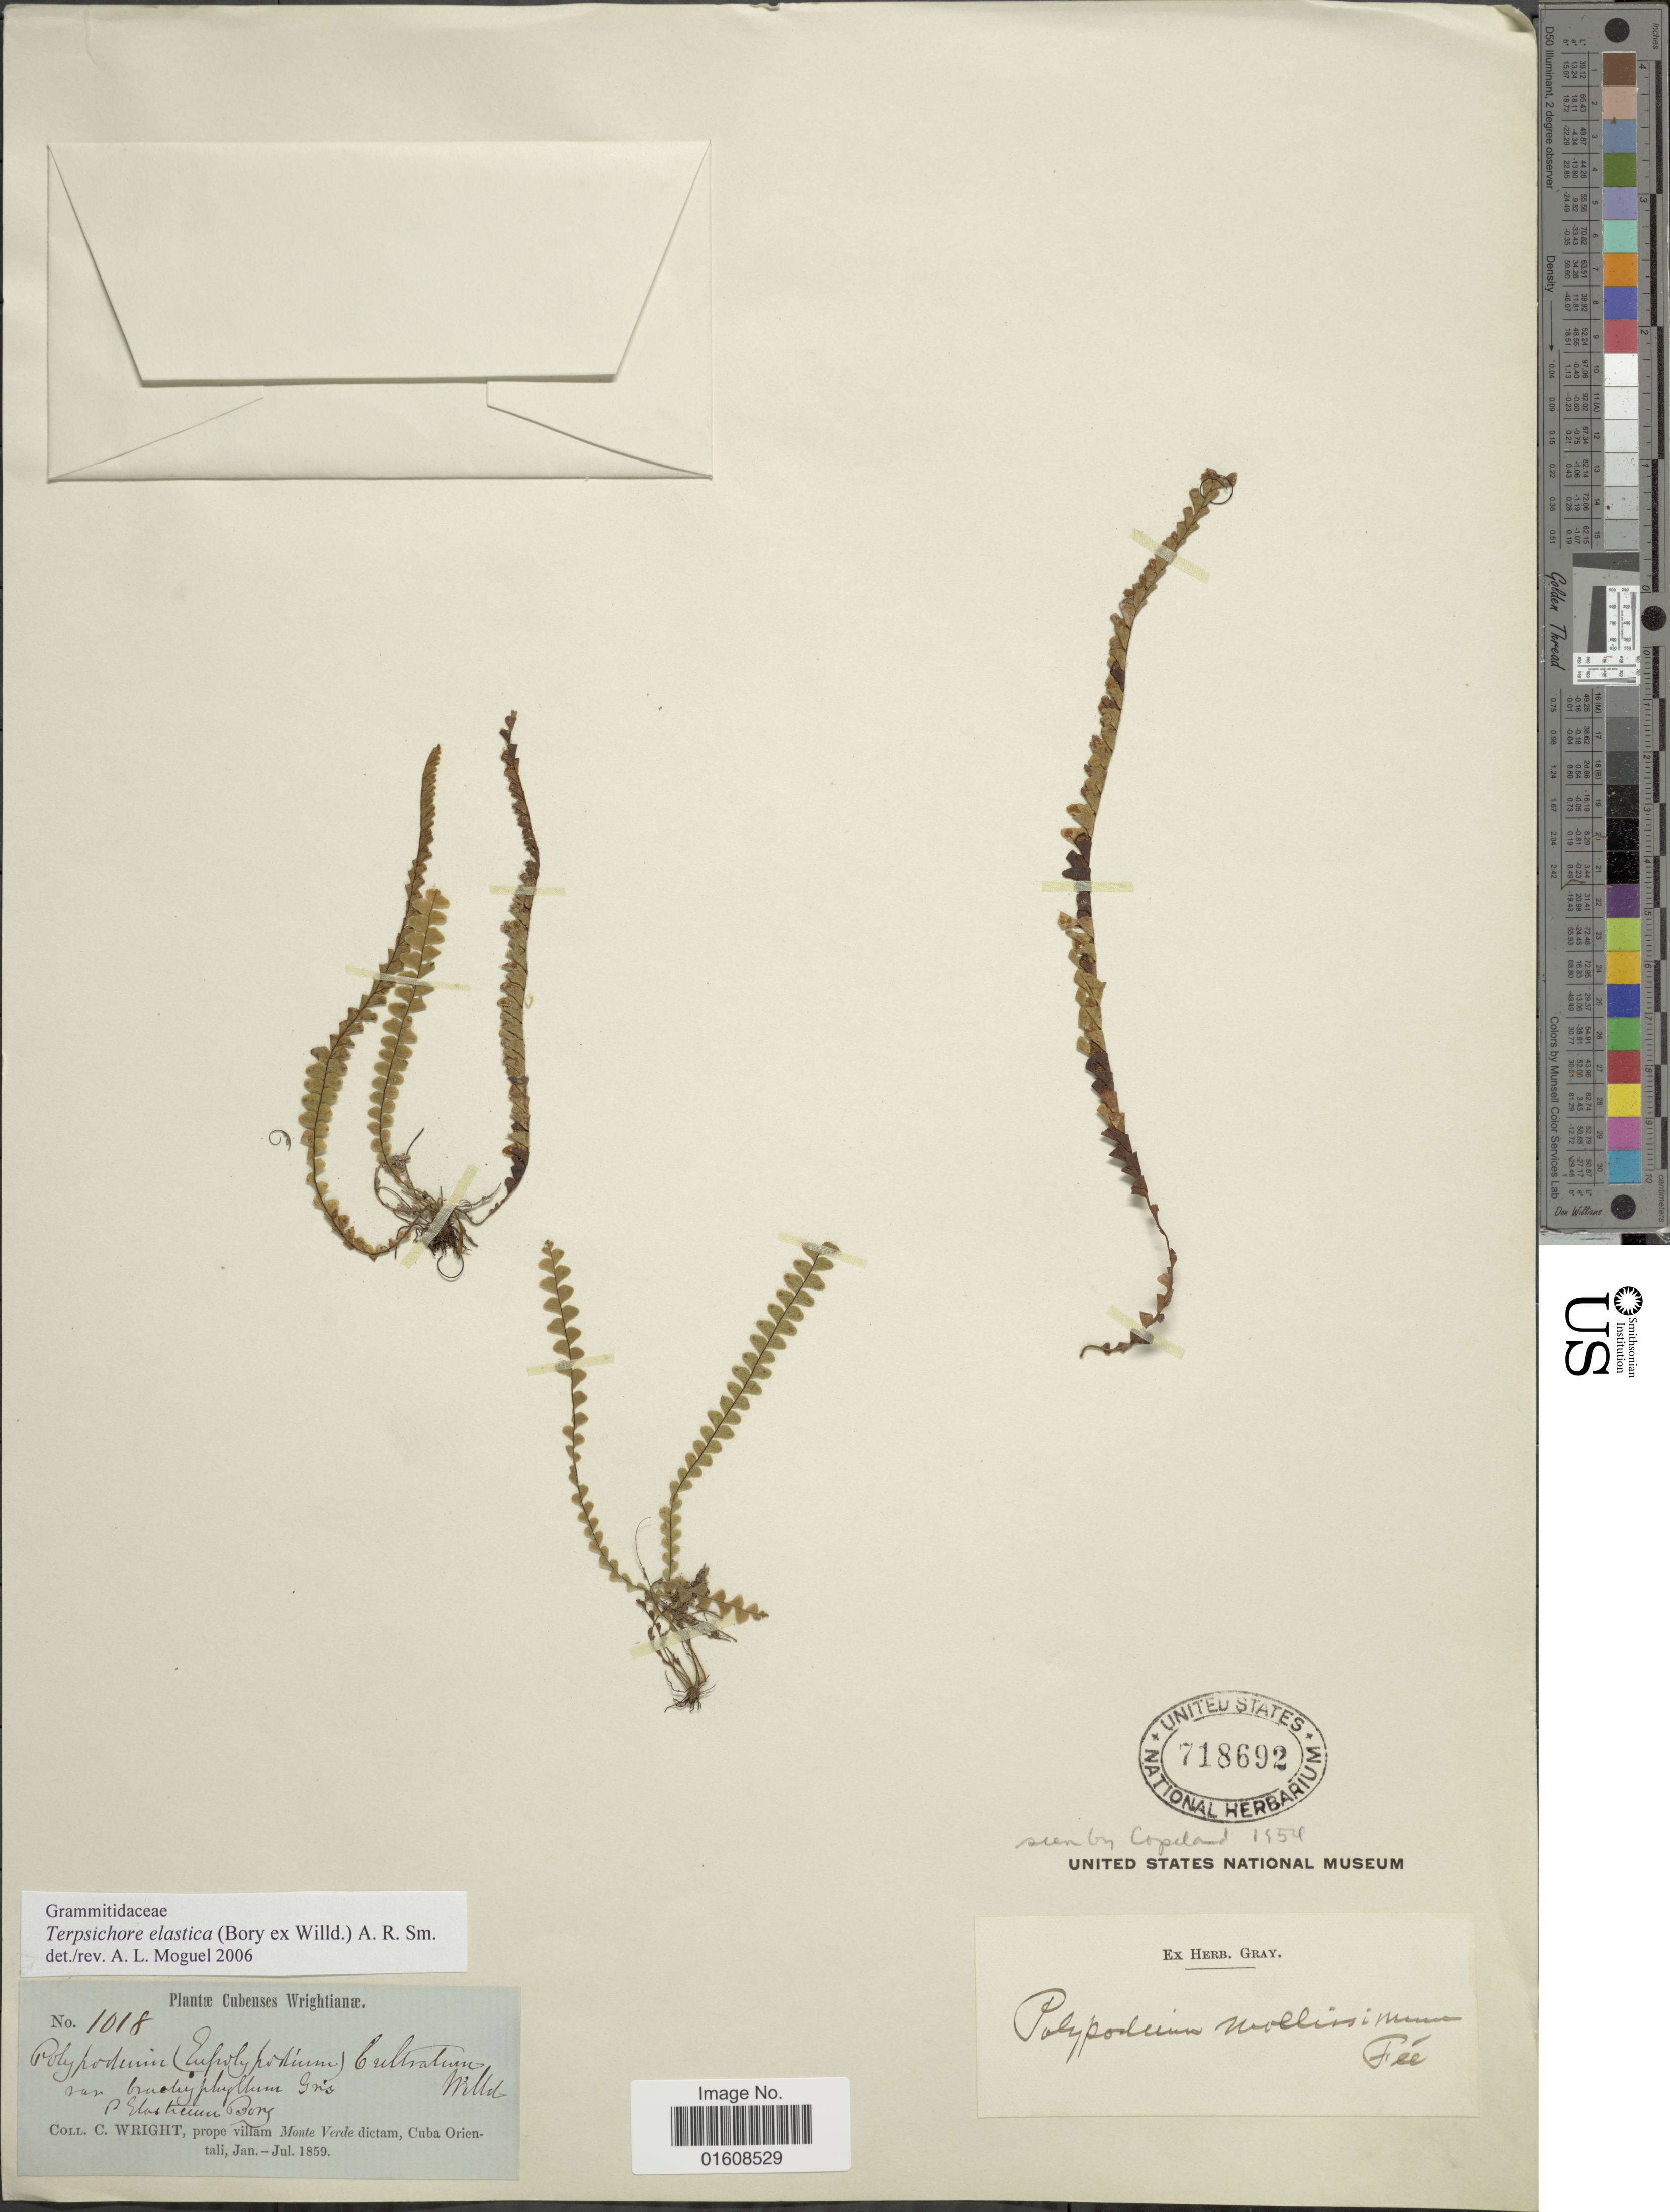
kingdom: Plantae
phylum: Tracheophyta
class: Polypodiopsida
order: Polypodiales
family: Polypodiaceae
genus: Alansmia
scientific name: Alansmia elastica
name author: (Bory ex Willd.) Moguel & M. Kessler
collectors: C. Wright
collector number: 1018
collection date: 1859-01/1859-07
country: Cuba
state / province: Oriente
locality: Prope villam Monte Verde dictam, Cuba Orientali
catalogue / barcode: US 718692